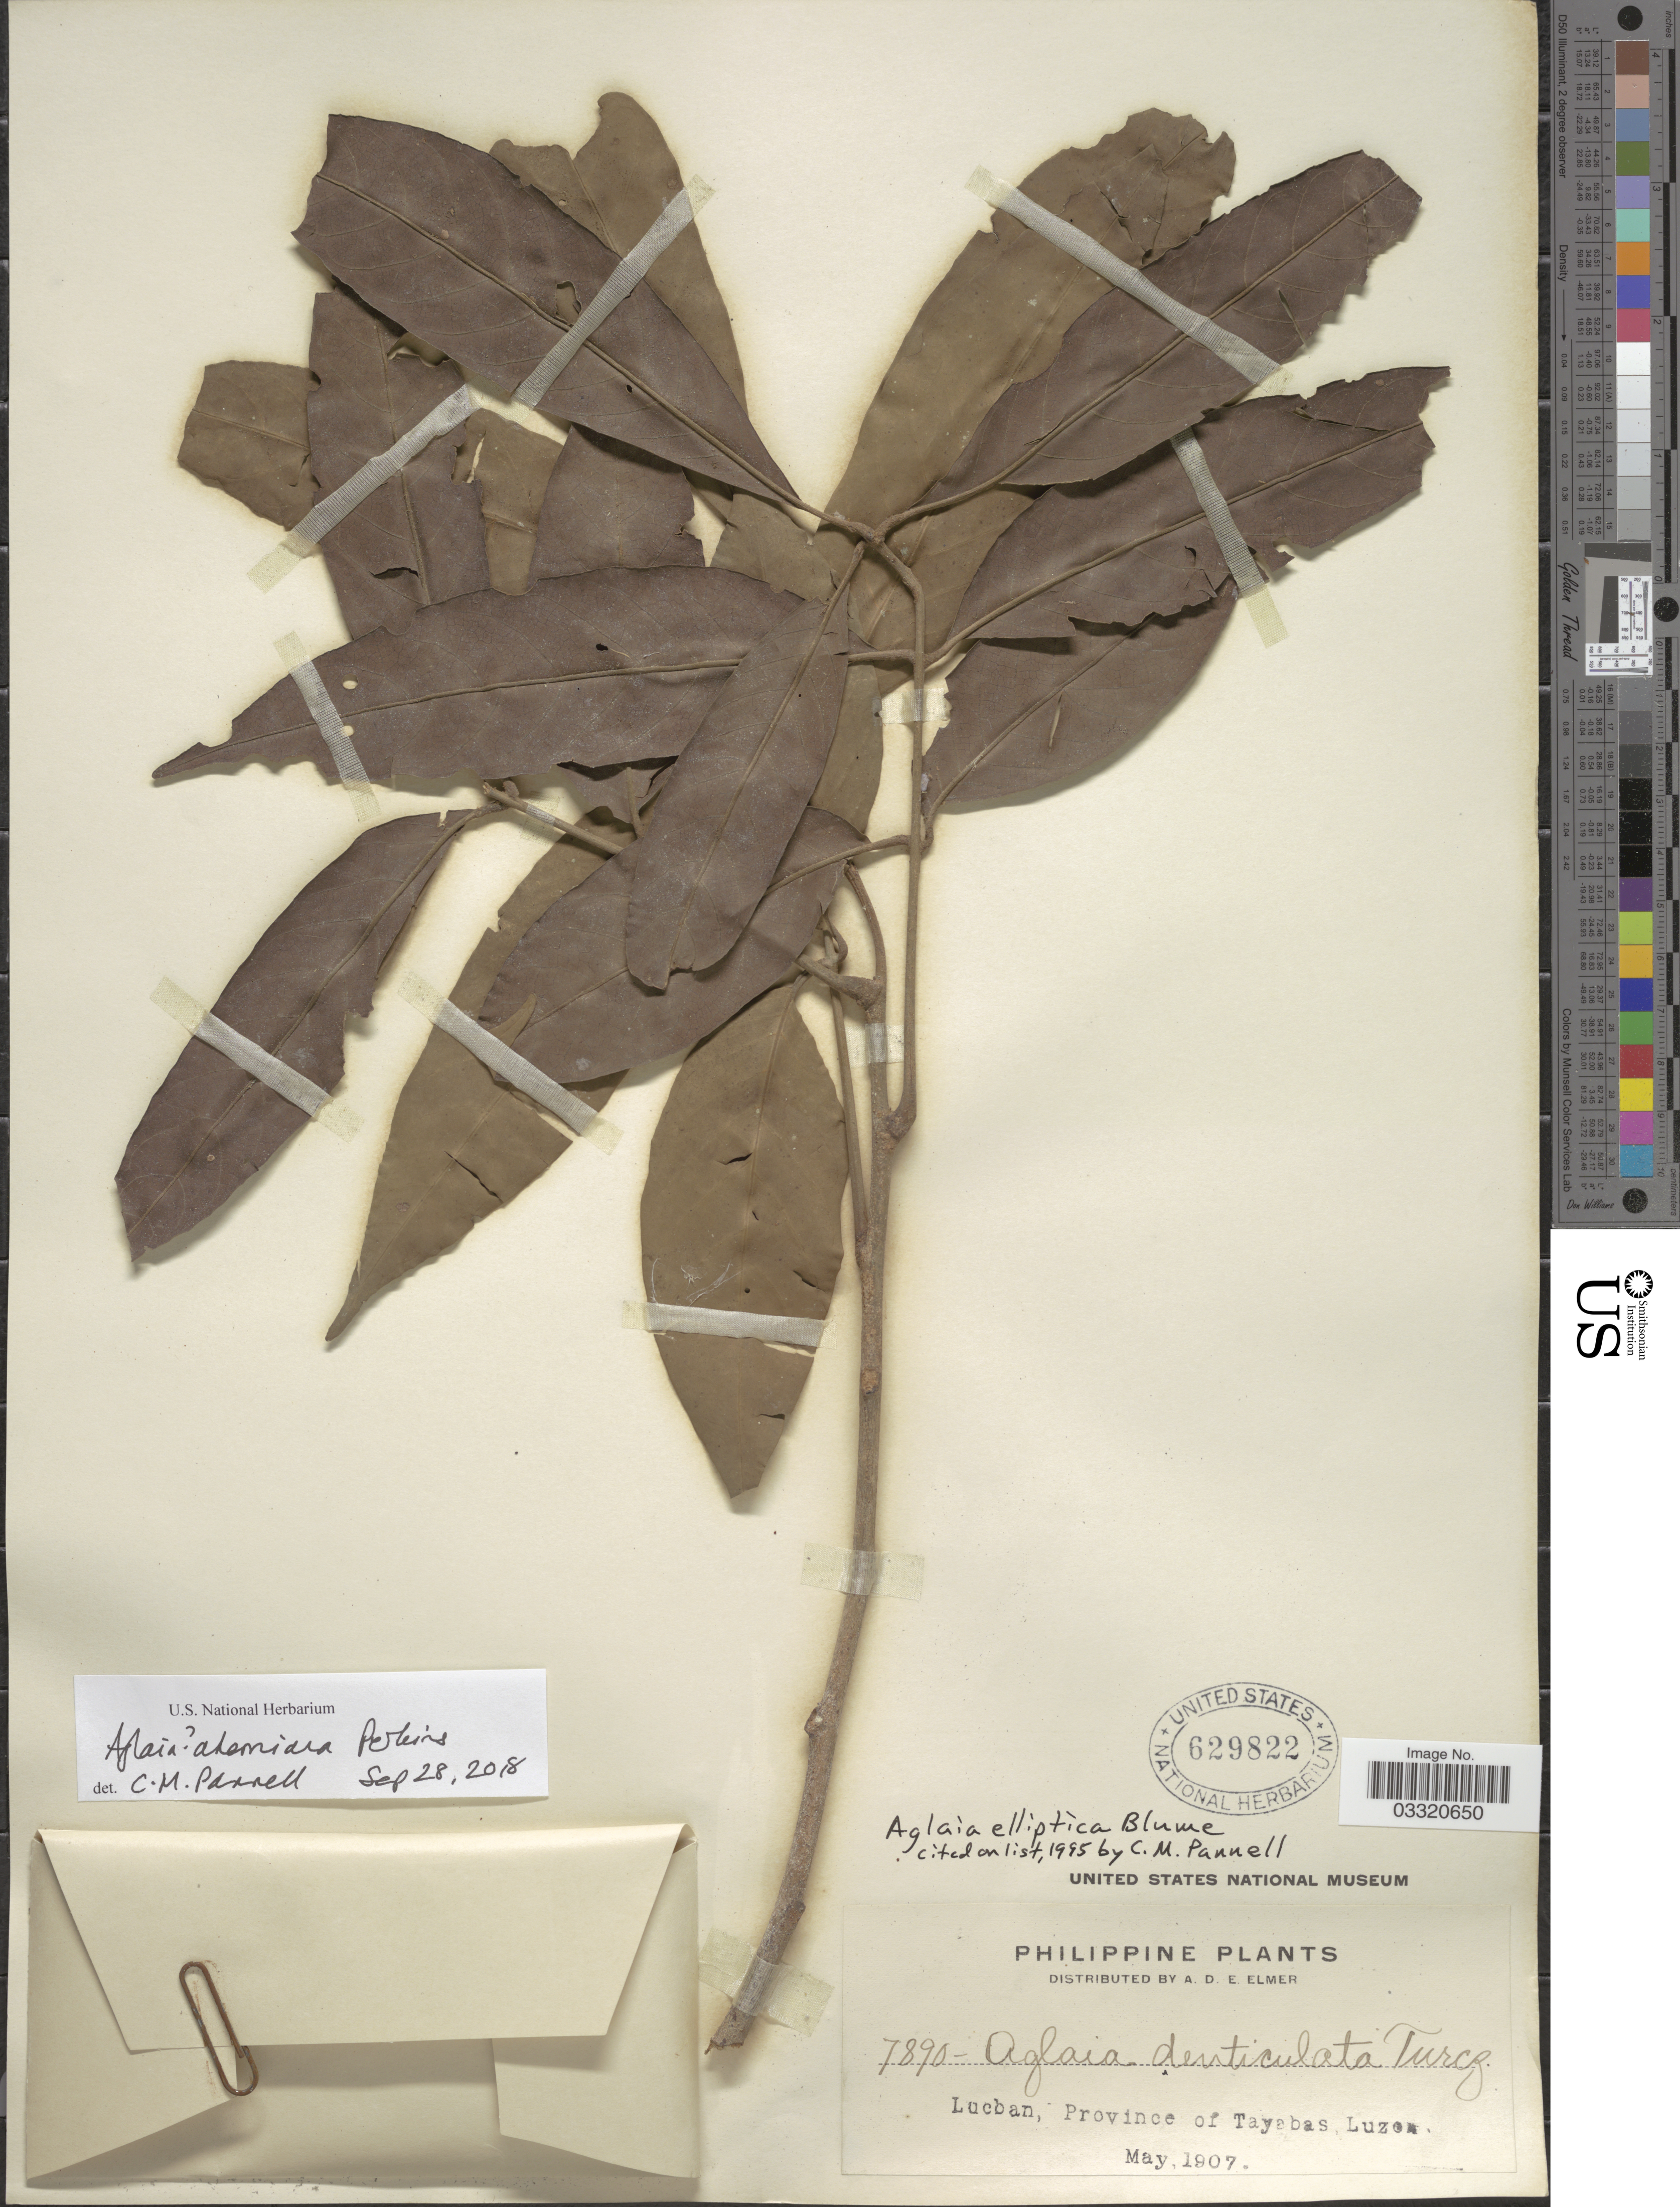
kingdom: Plantae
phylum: Tracheophyta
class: Magnoliopsida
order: Sapindales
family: Meliaceae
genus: Aglaia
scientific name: Aglaia aherniana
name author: Perkins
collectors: A. D. E. Elmer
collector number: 7890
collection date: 1907-05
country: Philippines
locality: Lucban, Province of Tayabas, Luzon.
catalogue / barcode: US 629822